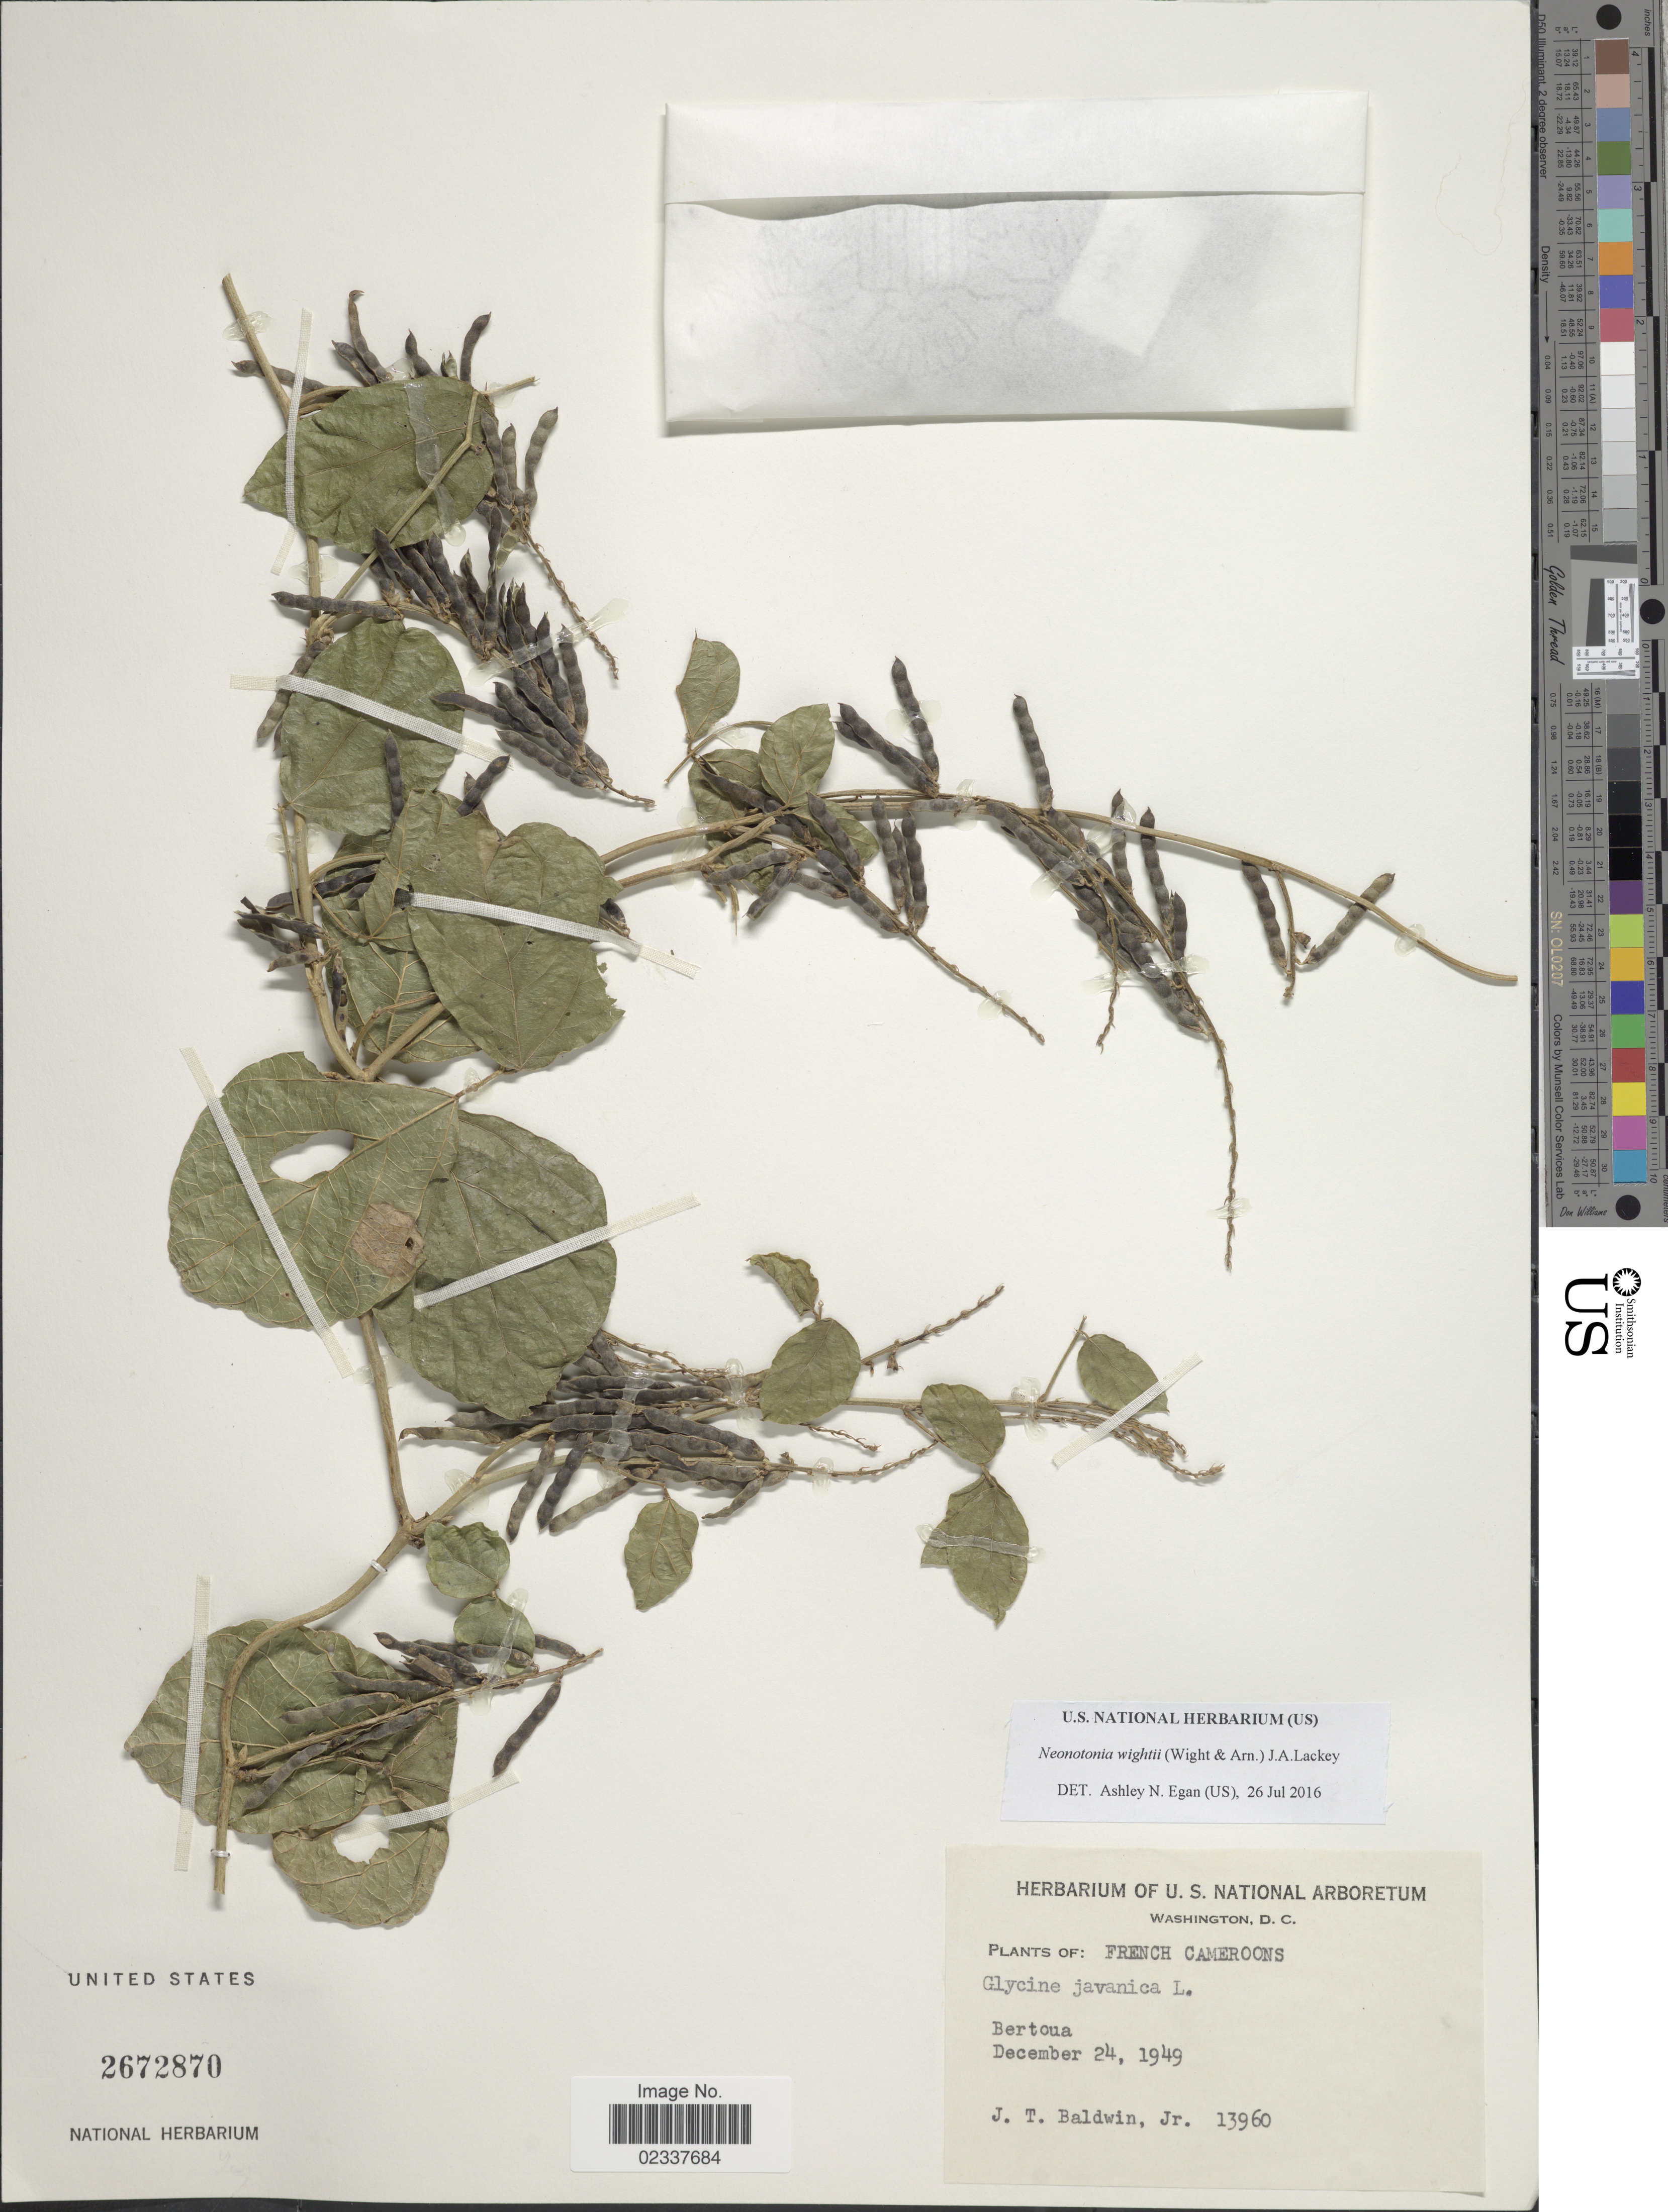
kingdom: Plantae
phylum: Tracheophyta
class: Magnoliopsida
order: Fabales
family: Fabaceae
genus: Neonotonia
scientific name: Neonotonia wightii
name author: (Arn.) J.A. Lackey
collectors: J. T. Baldwin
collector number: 13960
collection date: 1949-12-24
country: Cameroon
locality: French Cameroons, Bertoua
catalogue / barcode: US 2672870